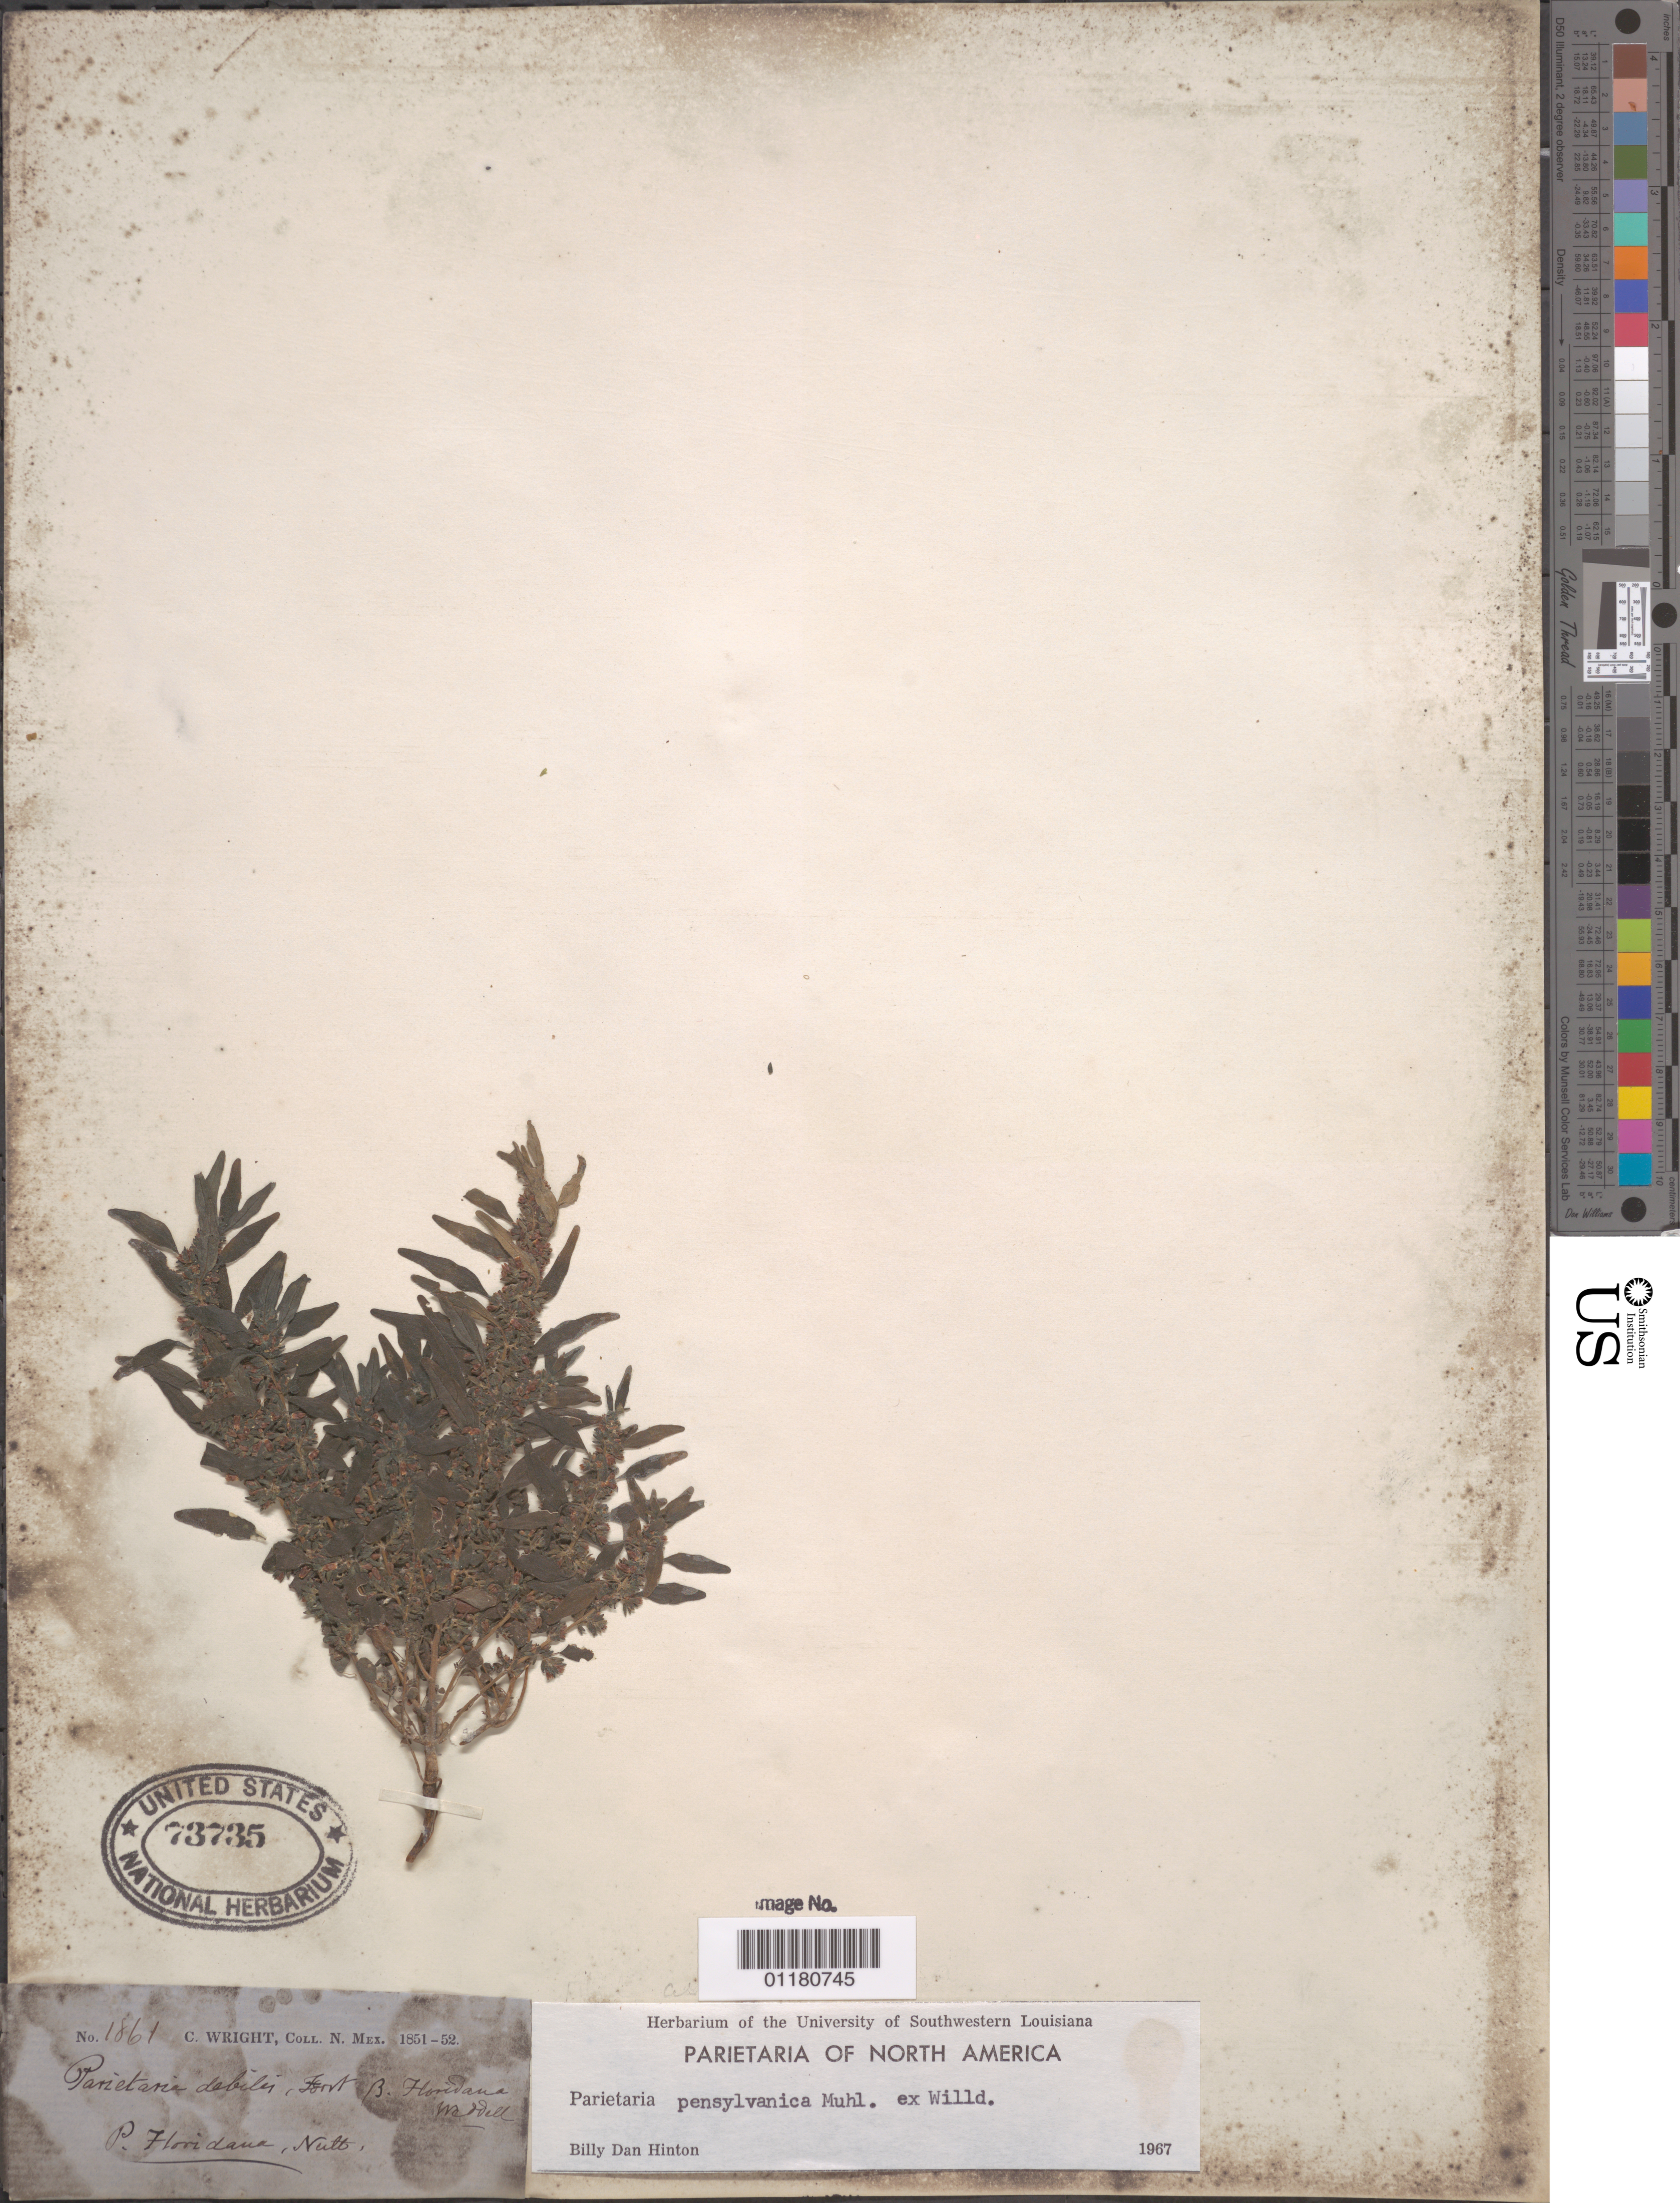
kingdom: Plantae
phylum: Tracheophyta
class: Magnoliopsida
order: Rosales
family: Urticaceae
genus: Parietaria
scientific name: Parietaria pensylvanica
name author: Muhl. ex Willd.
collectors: C. Wright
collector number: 1861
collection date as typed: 1851 to -- --- 1852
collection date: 1851/1852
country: United States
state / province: New Mexico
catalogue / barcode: US 73735